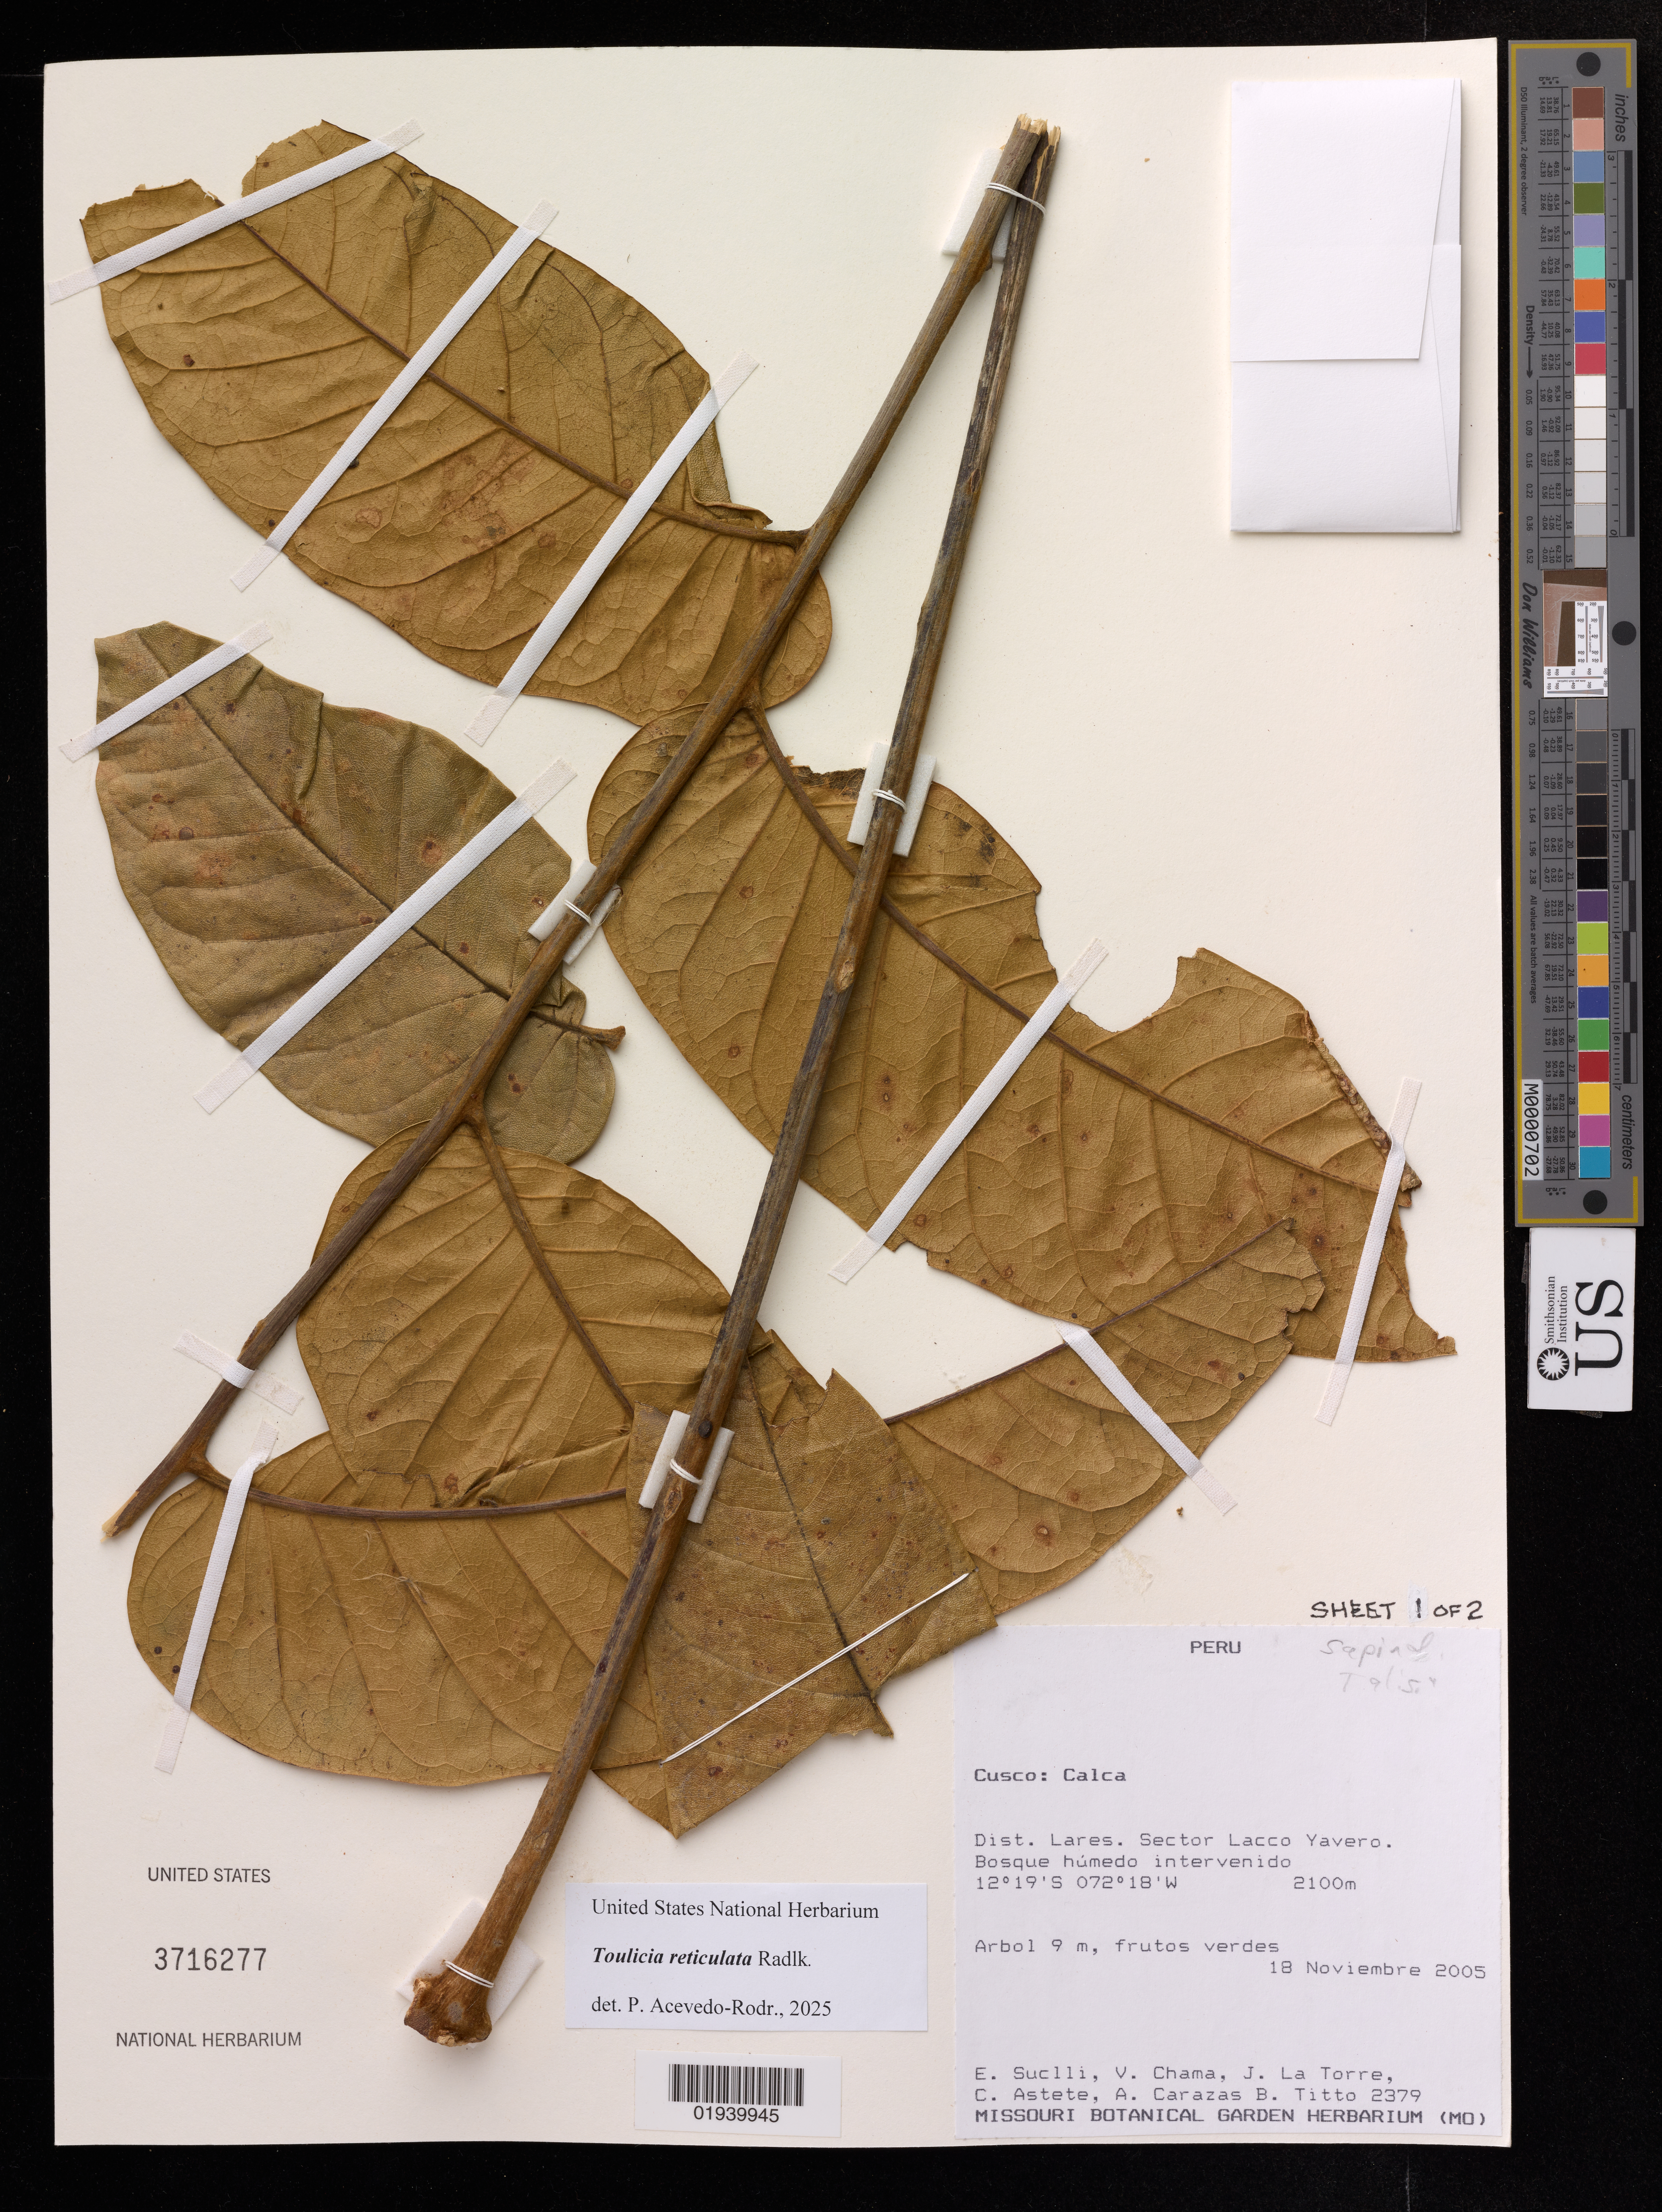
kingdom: Plantae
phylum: Tracheophyta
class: Magnoliopsida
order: Sapindales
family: Sapindaceae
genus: Toulicia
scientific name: Toulicia reticulata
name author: Radlk.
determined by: Acevedo-Rodriguez, P., (US), Smithsonian Institution - National Museum of Natural History (UNITED STATES)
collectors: E. Suclli, V. Chama, J. La Torre, C. Astete, A. Carazas & B. Titto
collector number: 2379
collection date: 2005-11-18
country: Peru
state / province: Cusco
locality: Calca. Dist. Lares. Sector Lacco Yavero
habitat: Bosque húmedo intervenido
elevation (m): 2100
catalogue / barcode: US 3716277